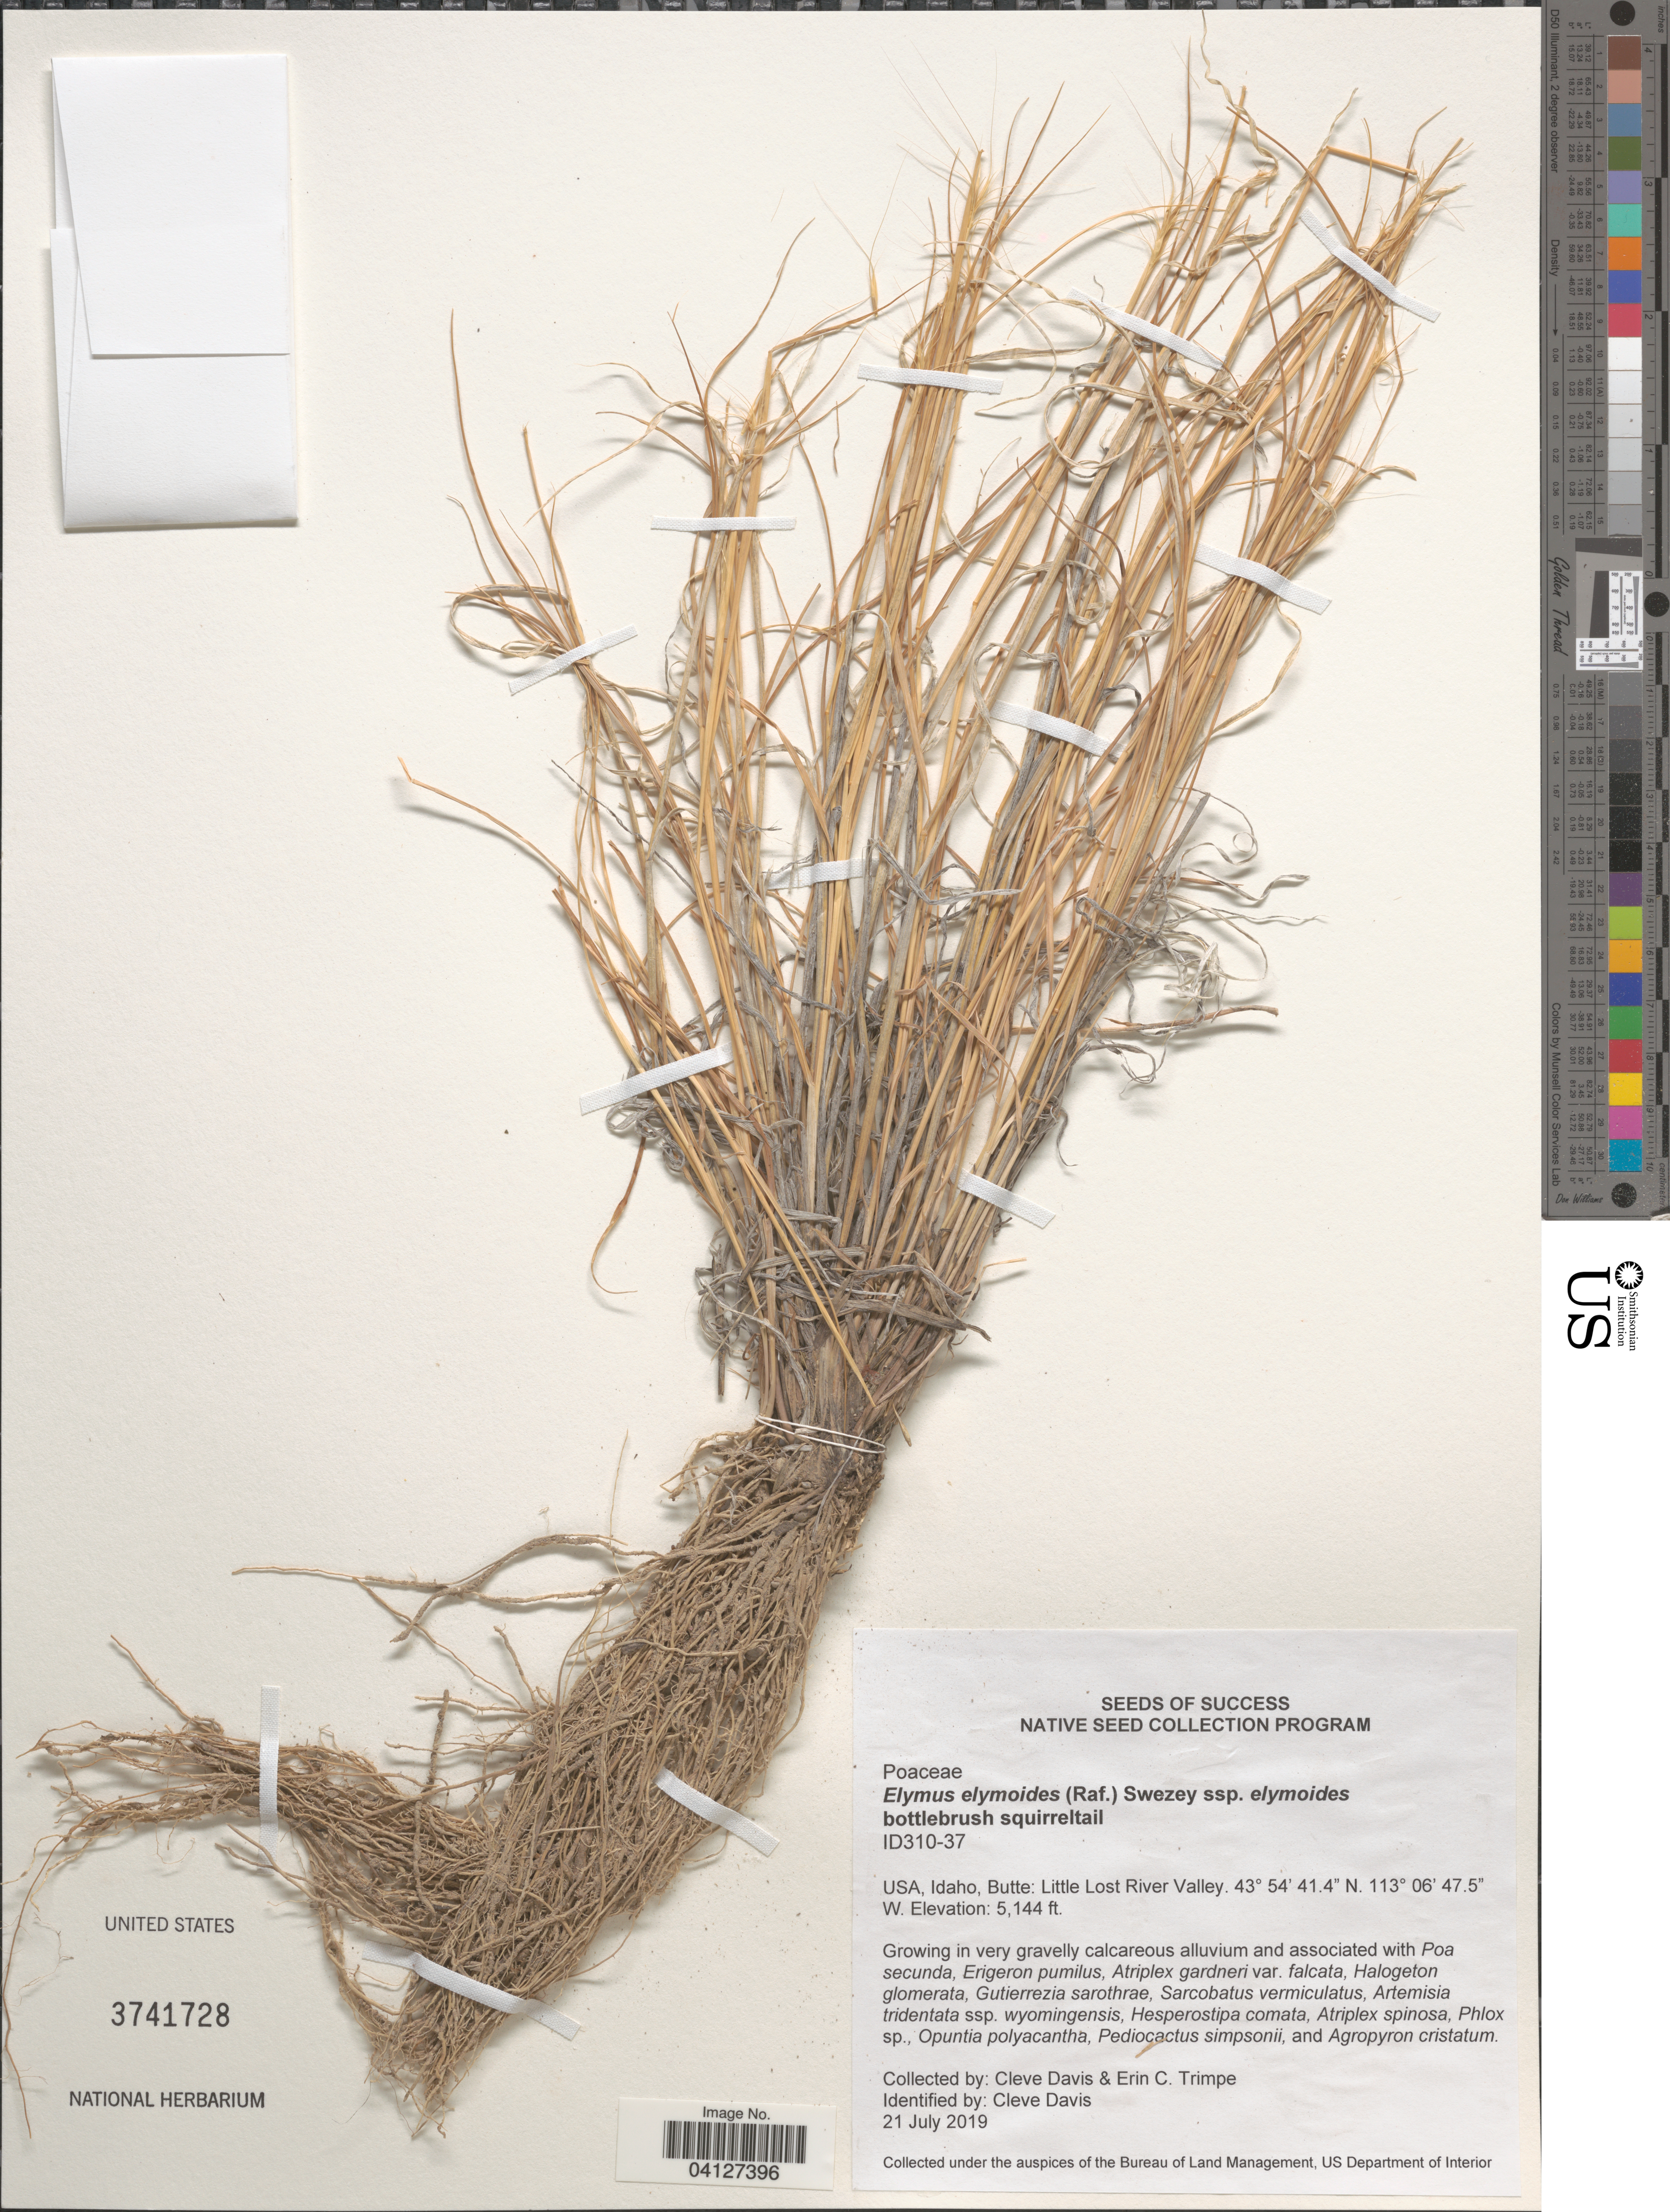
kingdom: Plantae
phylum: Tracheophyta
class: Liliopsida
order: Poales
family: Poaceae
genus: Elymus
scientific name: Elymus elymoides subsp. elymoides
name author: (Raf.) Swezey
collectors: C. Davis & E. Trimpe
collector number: ID310-37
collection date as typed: Transcribed d/m/y: 21/7/2019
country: United States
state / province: Idaho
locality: Butte: Little Lost River Valley.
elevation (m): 1568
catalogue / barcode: US 3741728